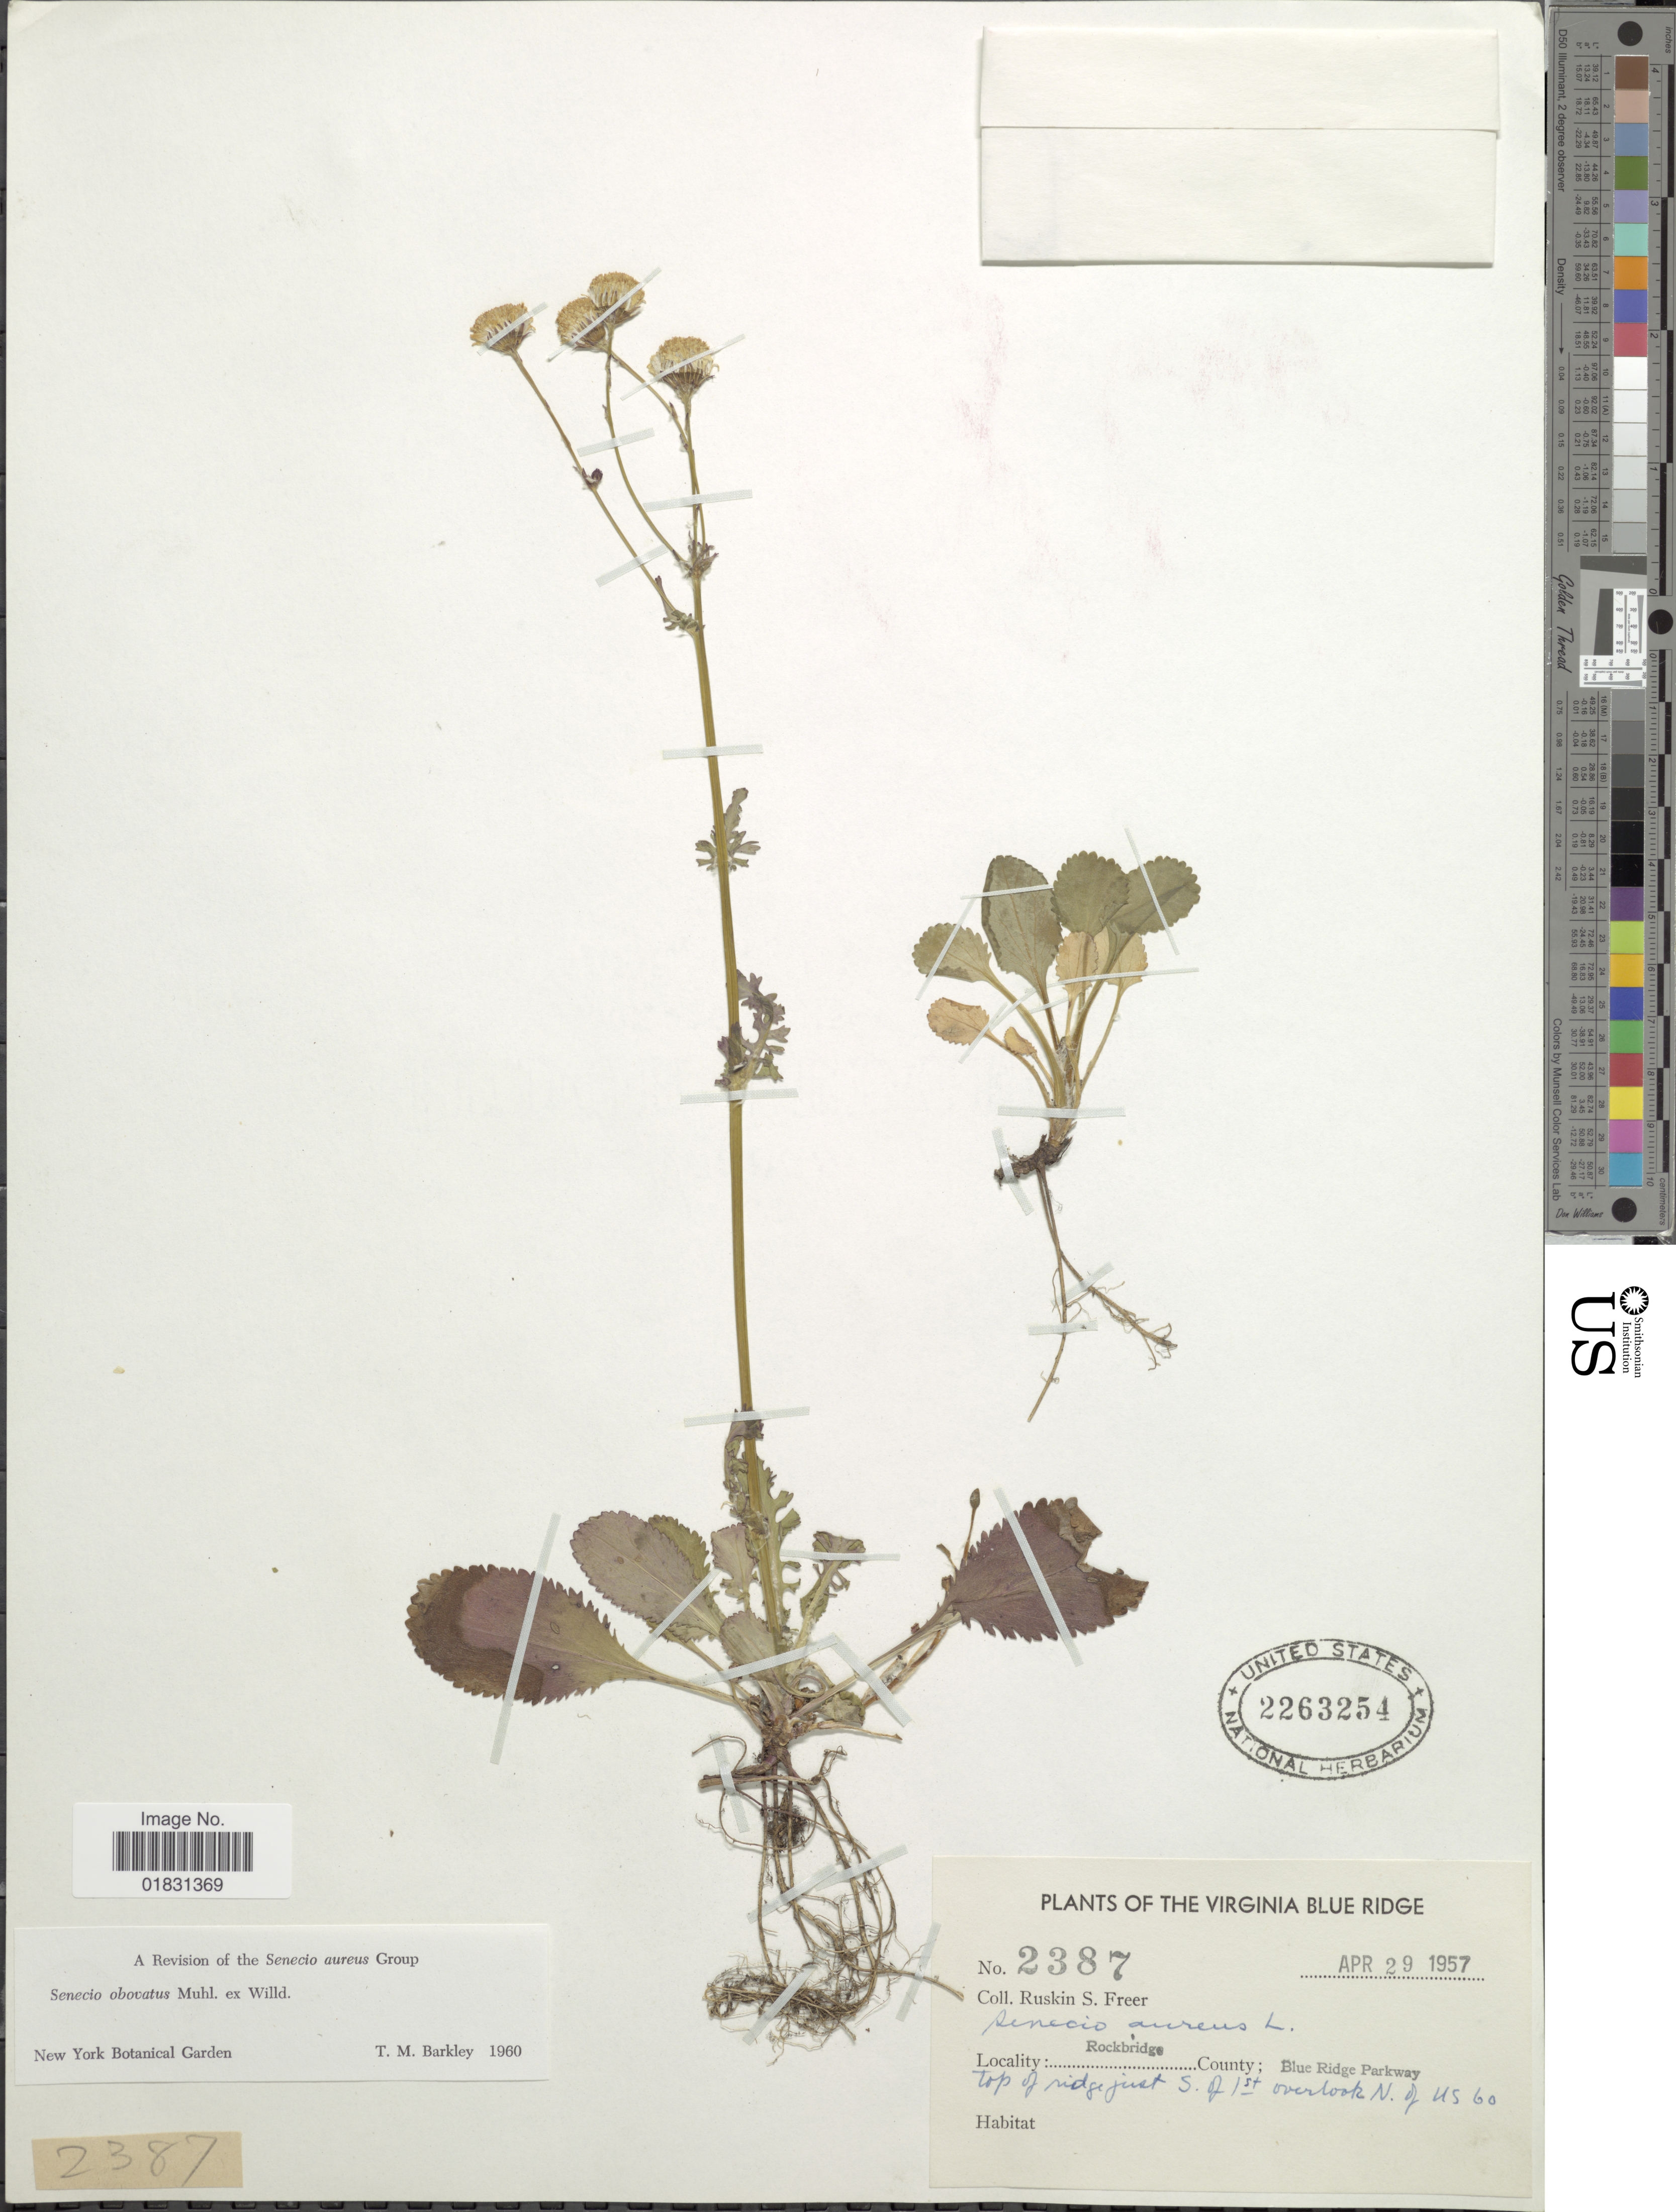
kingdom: Plantae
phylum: Tracheophyta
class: Magnoliopsida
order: Asterales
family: Asteraceae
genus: Packera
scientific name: Packera obovata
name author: (Muhl. ex Willd.) W.A. Weber & Á. Löve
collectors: R. Freer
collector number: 2387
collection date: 1957-04-29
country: United States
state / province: Virginia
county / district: Rockbridge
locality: The Virginia Blue Ridge, Rockbridge, County; Blue Ridge Parkway, Top of ridge just S. of 1st overlook N of US 60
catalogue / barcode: US 2263254